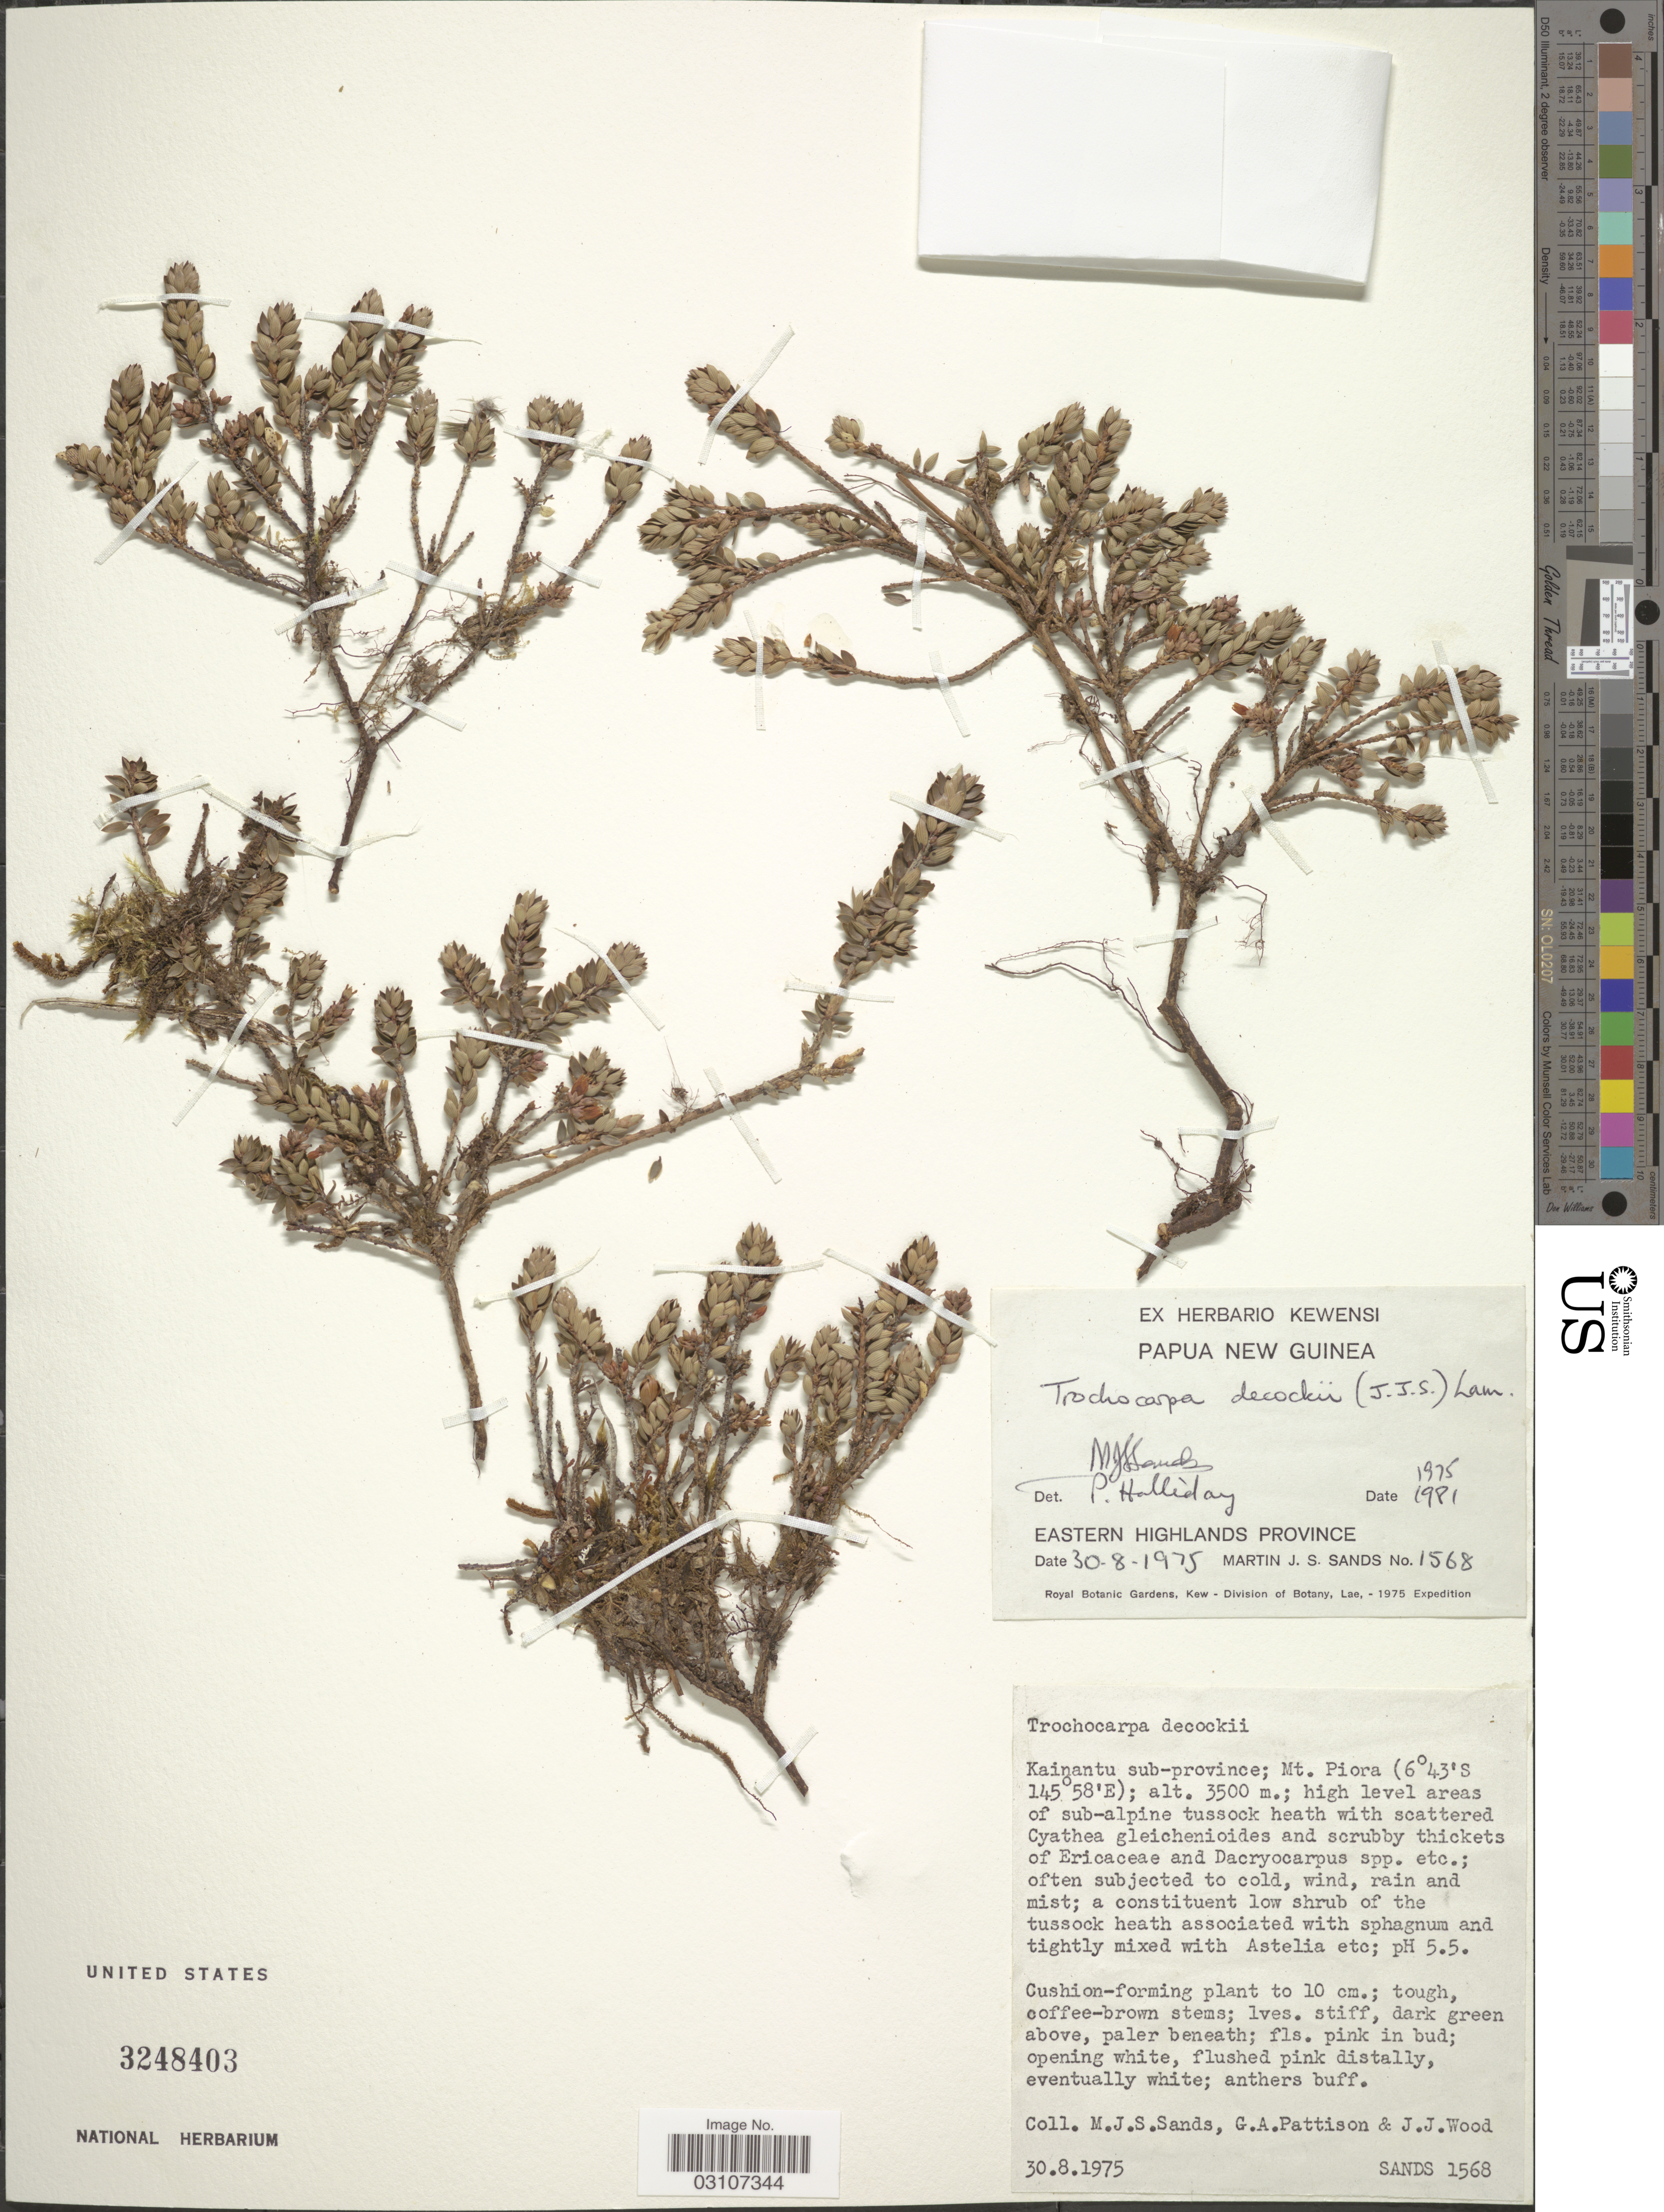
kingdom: Plantae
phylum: Tracheophyta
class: Magnoliopsida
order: Ericales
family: Ericaceae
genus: Trochocarpa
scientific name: Trochocarpa dekockii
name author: (J.J. Sm.) H.J. Lam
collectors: M. Sands, G. Pattison & J. Wood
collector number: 1568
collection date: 1975-08-30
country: Papua New Guinea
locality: Eastern Highlands Province. Kainantu sub-province; Mt. Piora.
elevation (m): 3500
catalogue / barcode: US 3248403